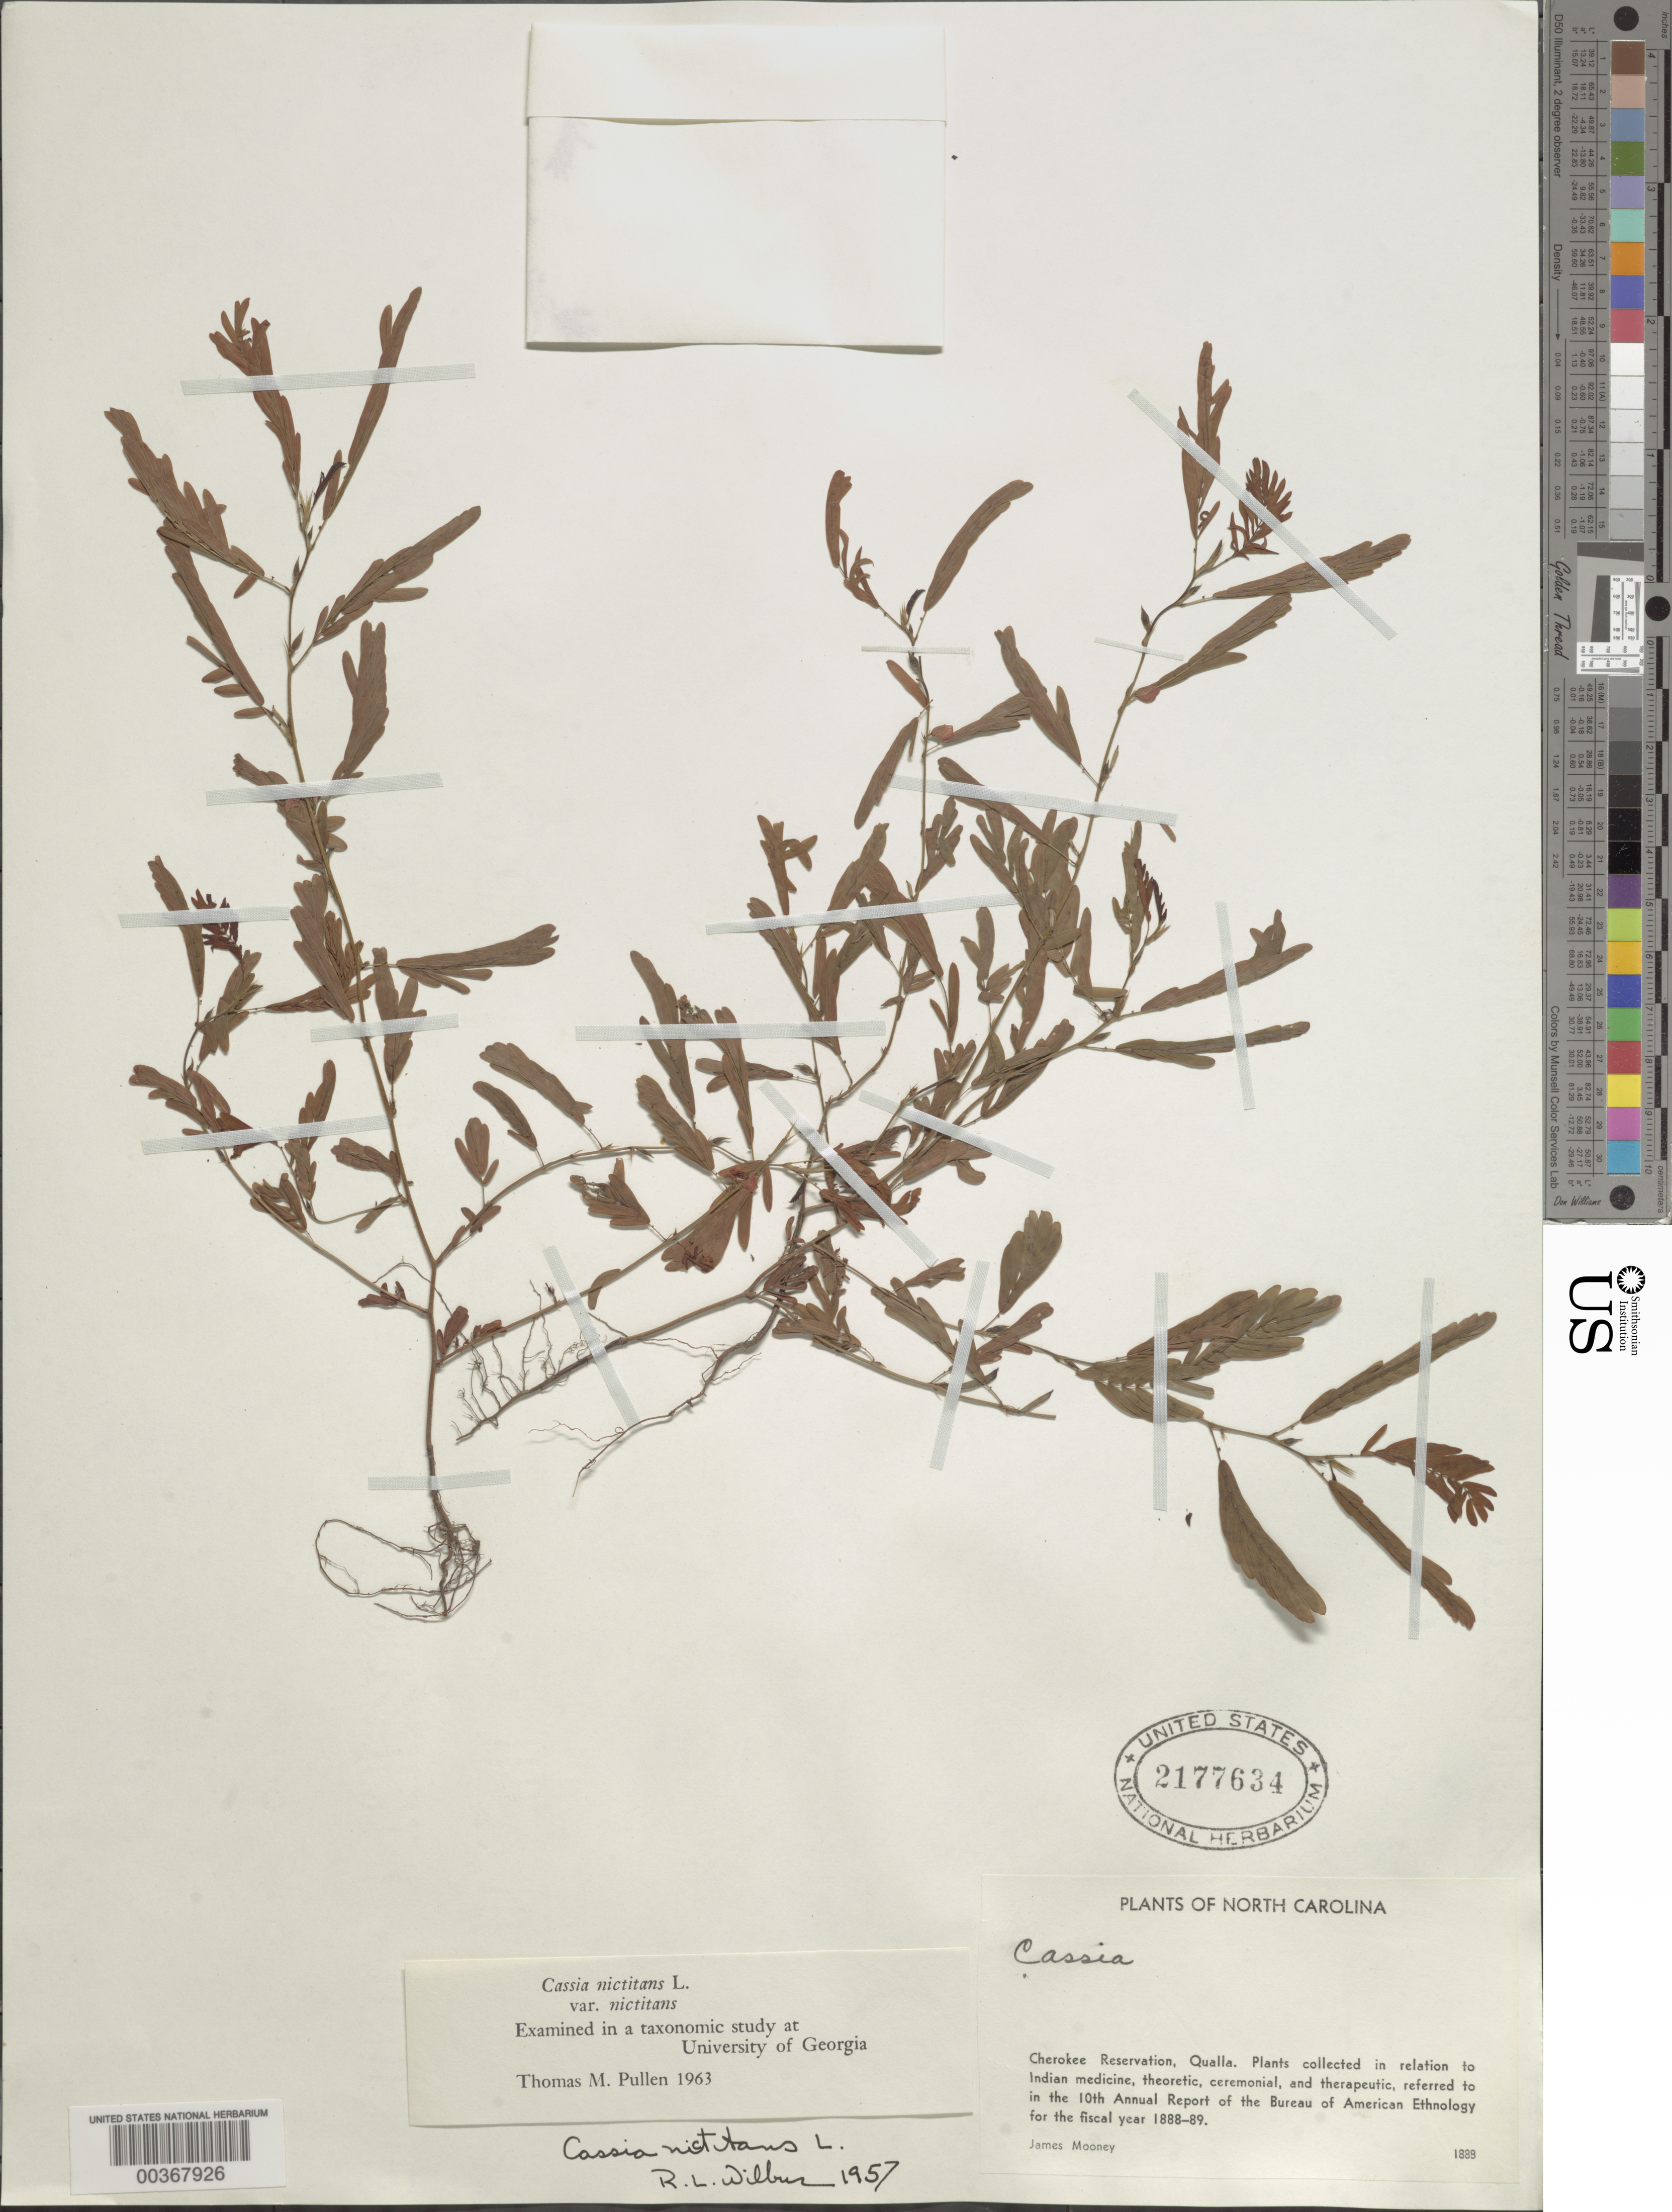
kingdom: Plantae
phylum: Tracheophyta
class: Magnoliopsida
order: Fabales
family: Fabaceae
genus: Chamaecrista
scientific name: Chamaecrista nictitans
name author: (L.) Moench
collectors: J. Mooney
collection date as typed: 1888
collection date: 1888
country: United States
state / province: North Carolina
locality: Cherokee reservation, qualla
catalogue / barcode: US 2177634